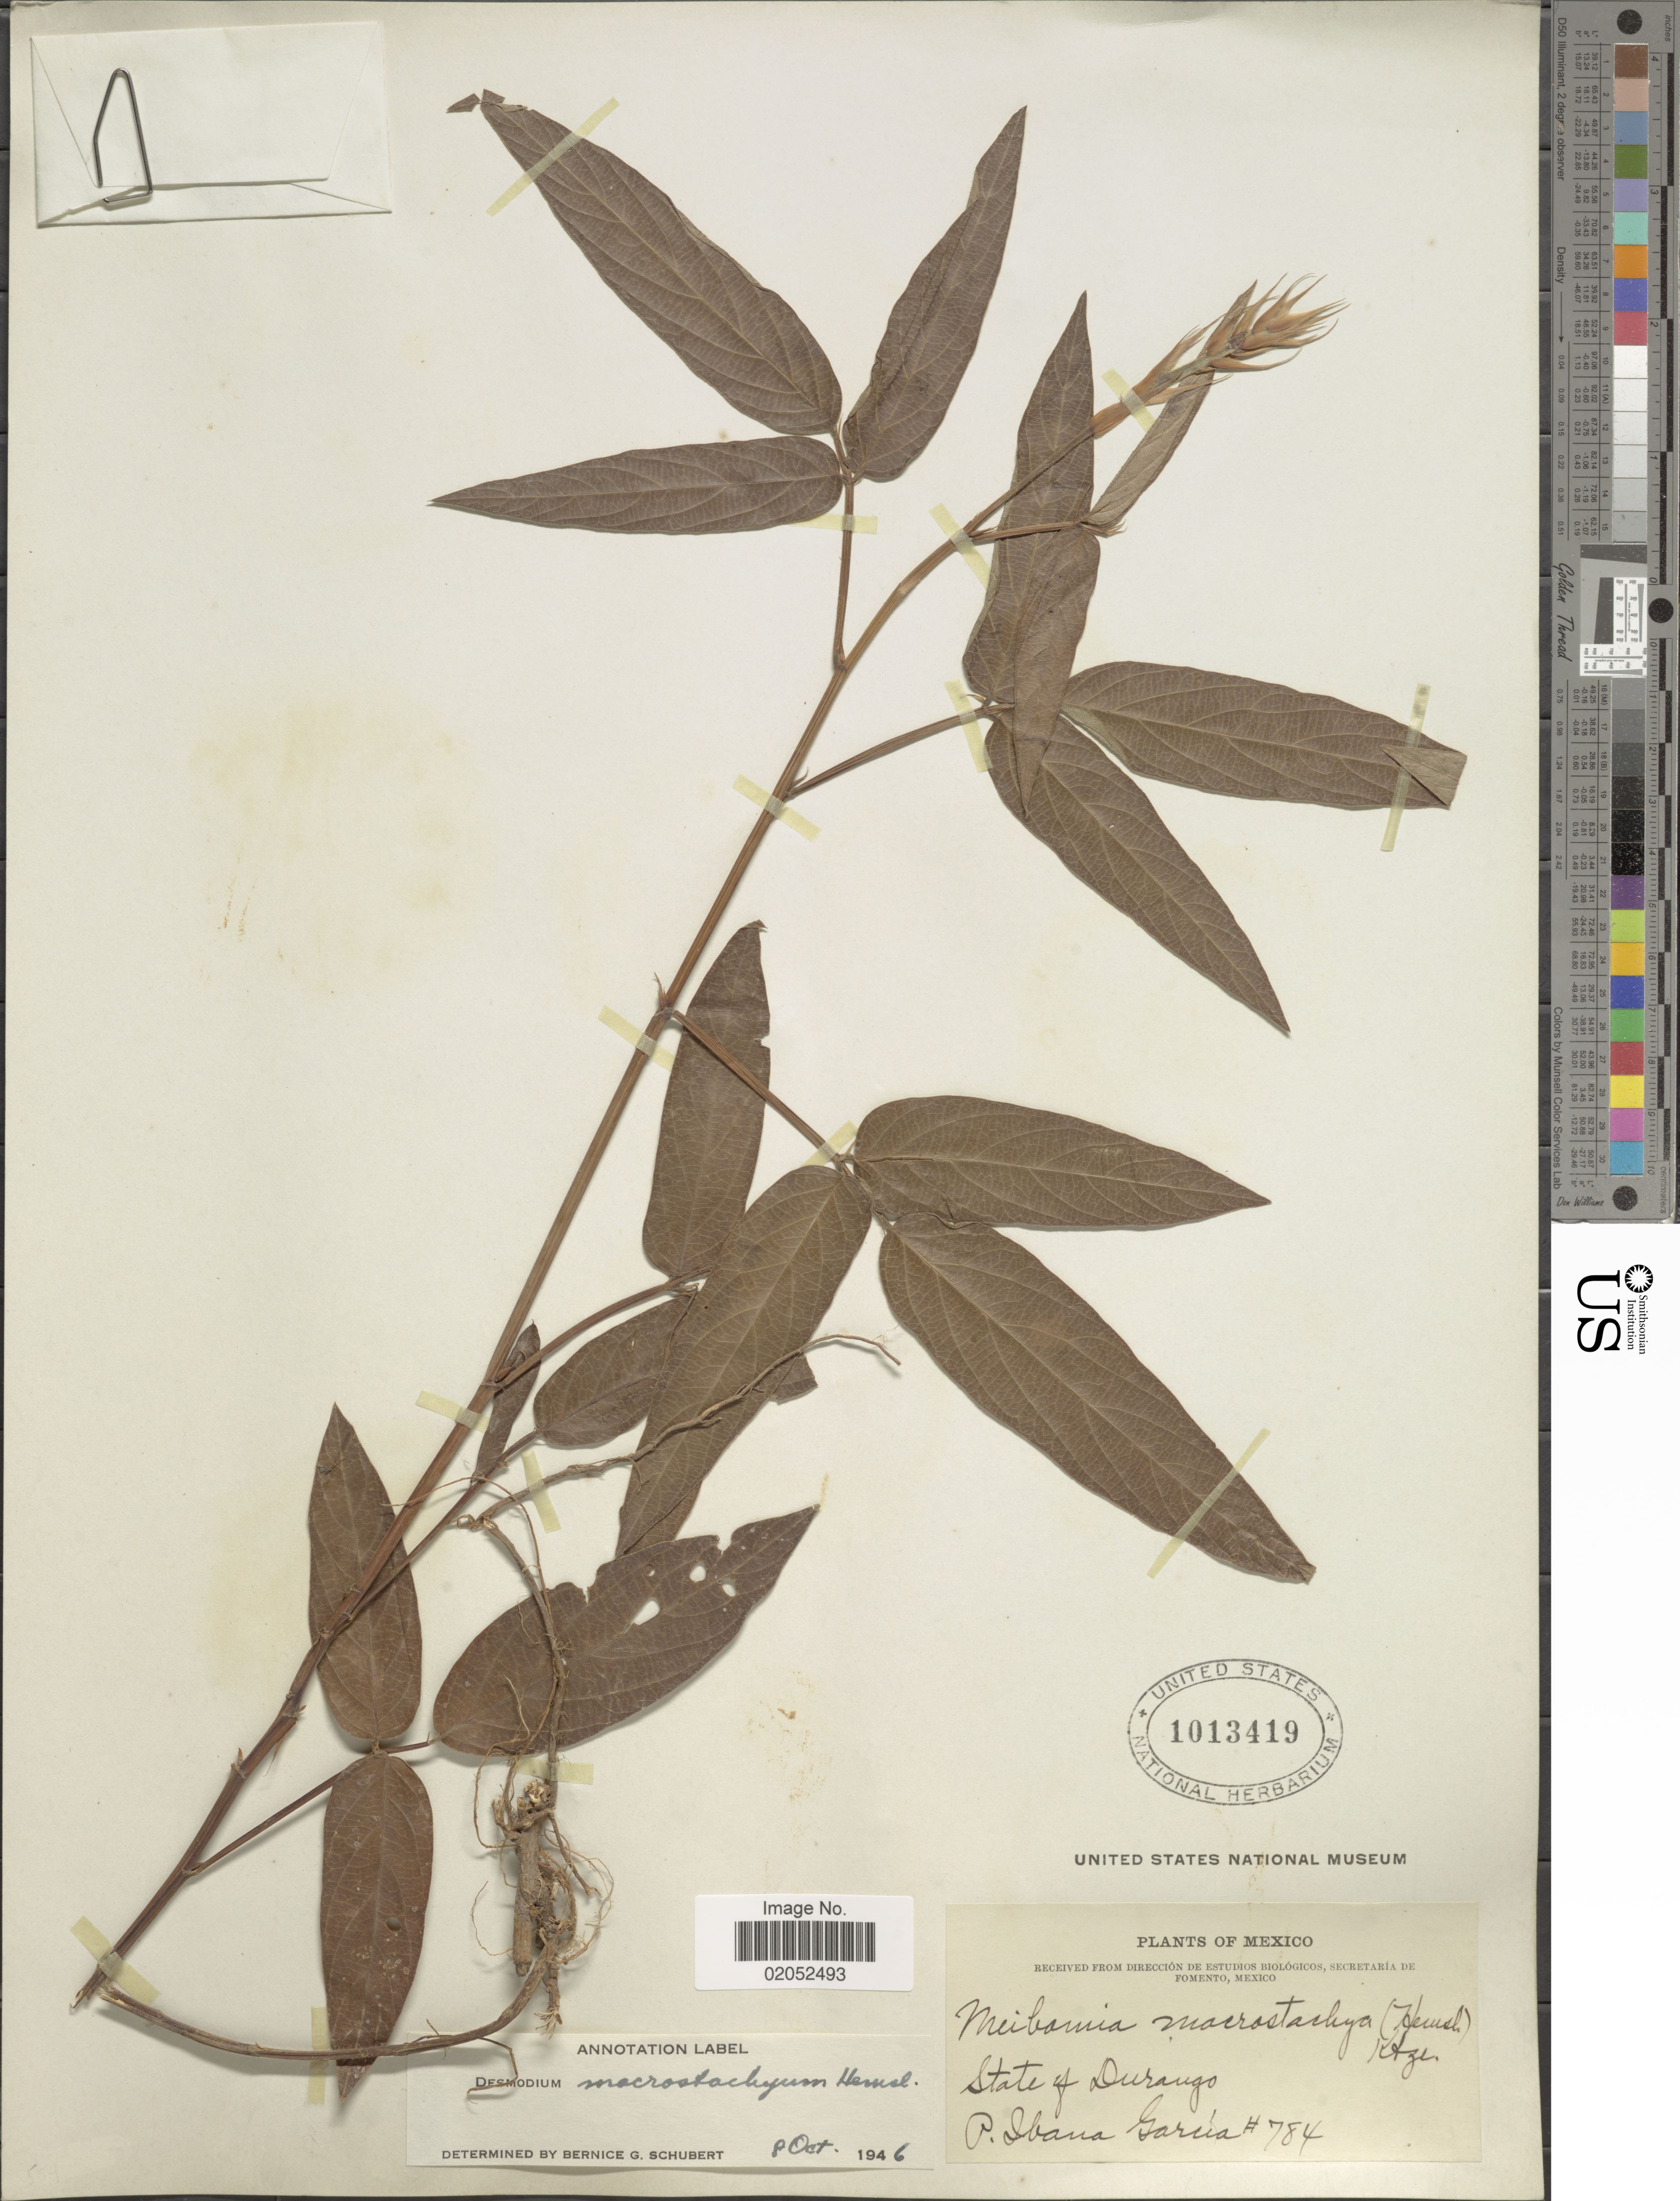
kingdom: Plantae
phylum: Tracheophyta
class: Magnoliopsida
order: Fabales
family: Fabaceae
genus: Desmodium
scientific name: Desmodium macrostachyum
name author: Hemsl.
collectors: P. I. Garcia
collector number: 784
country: Mexico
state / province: Durango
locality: State of Durango.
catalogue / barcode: US 1013419